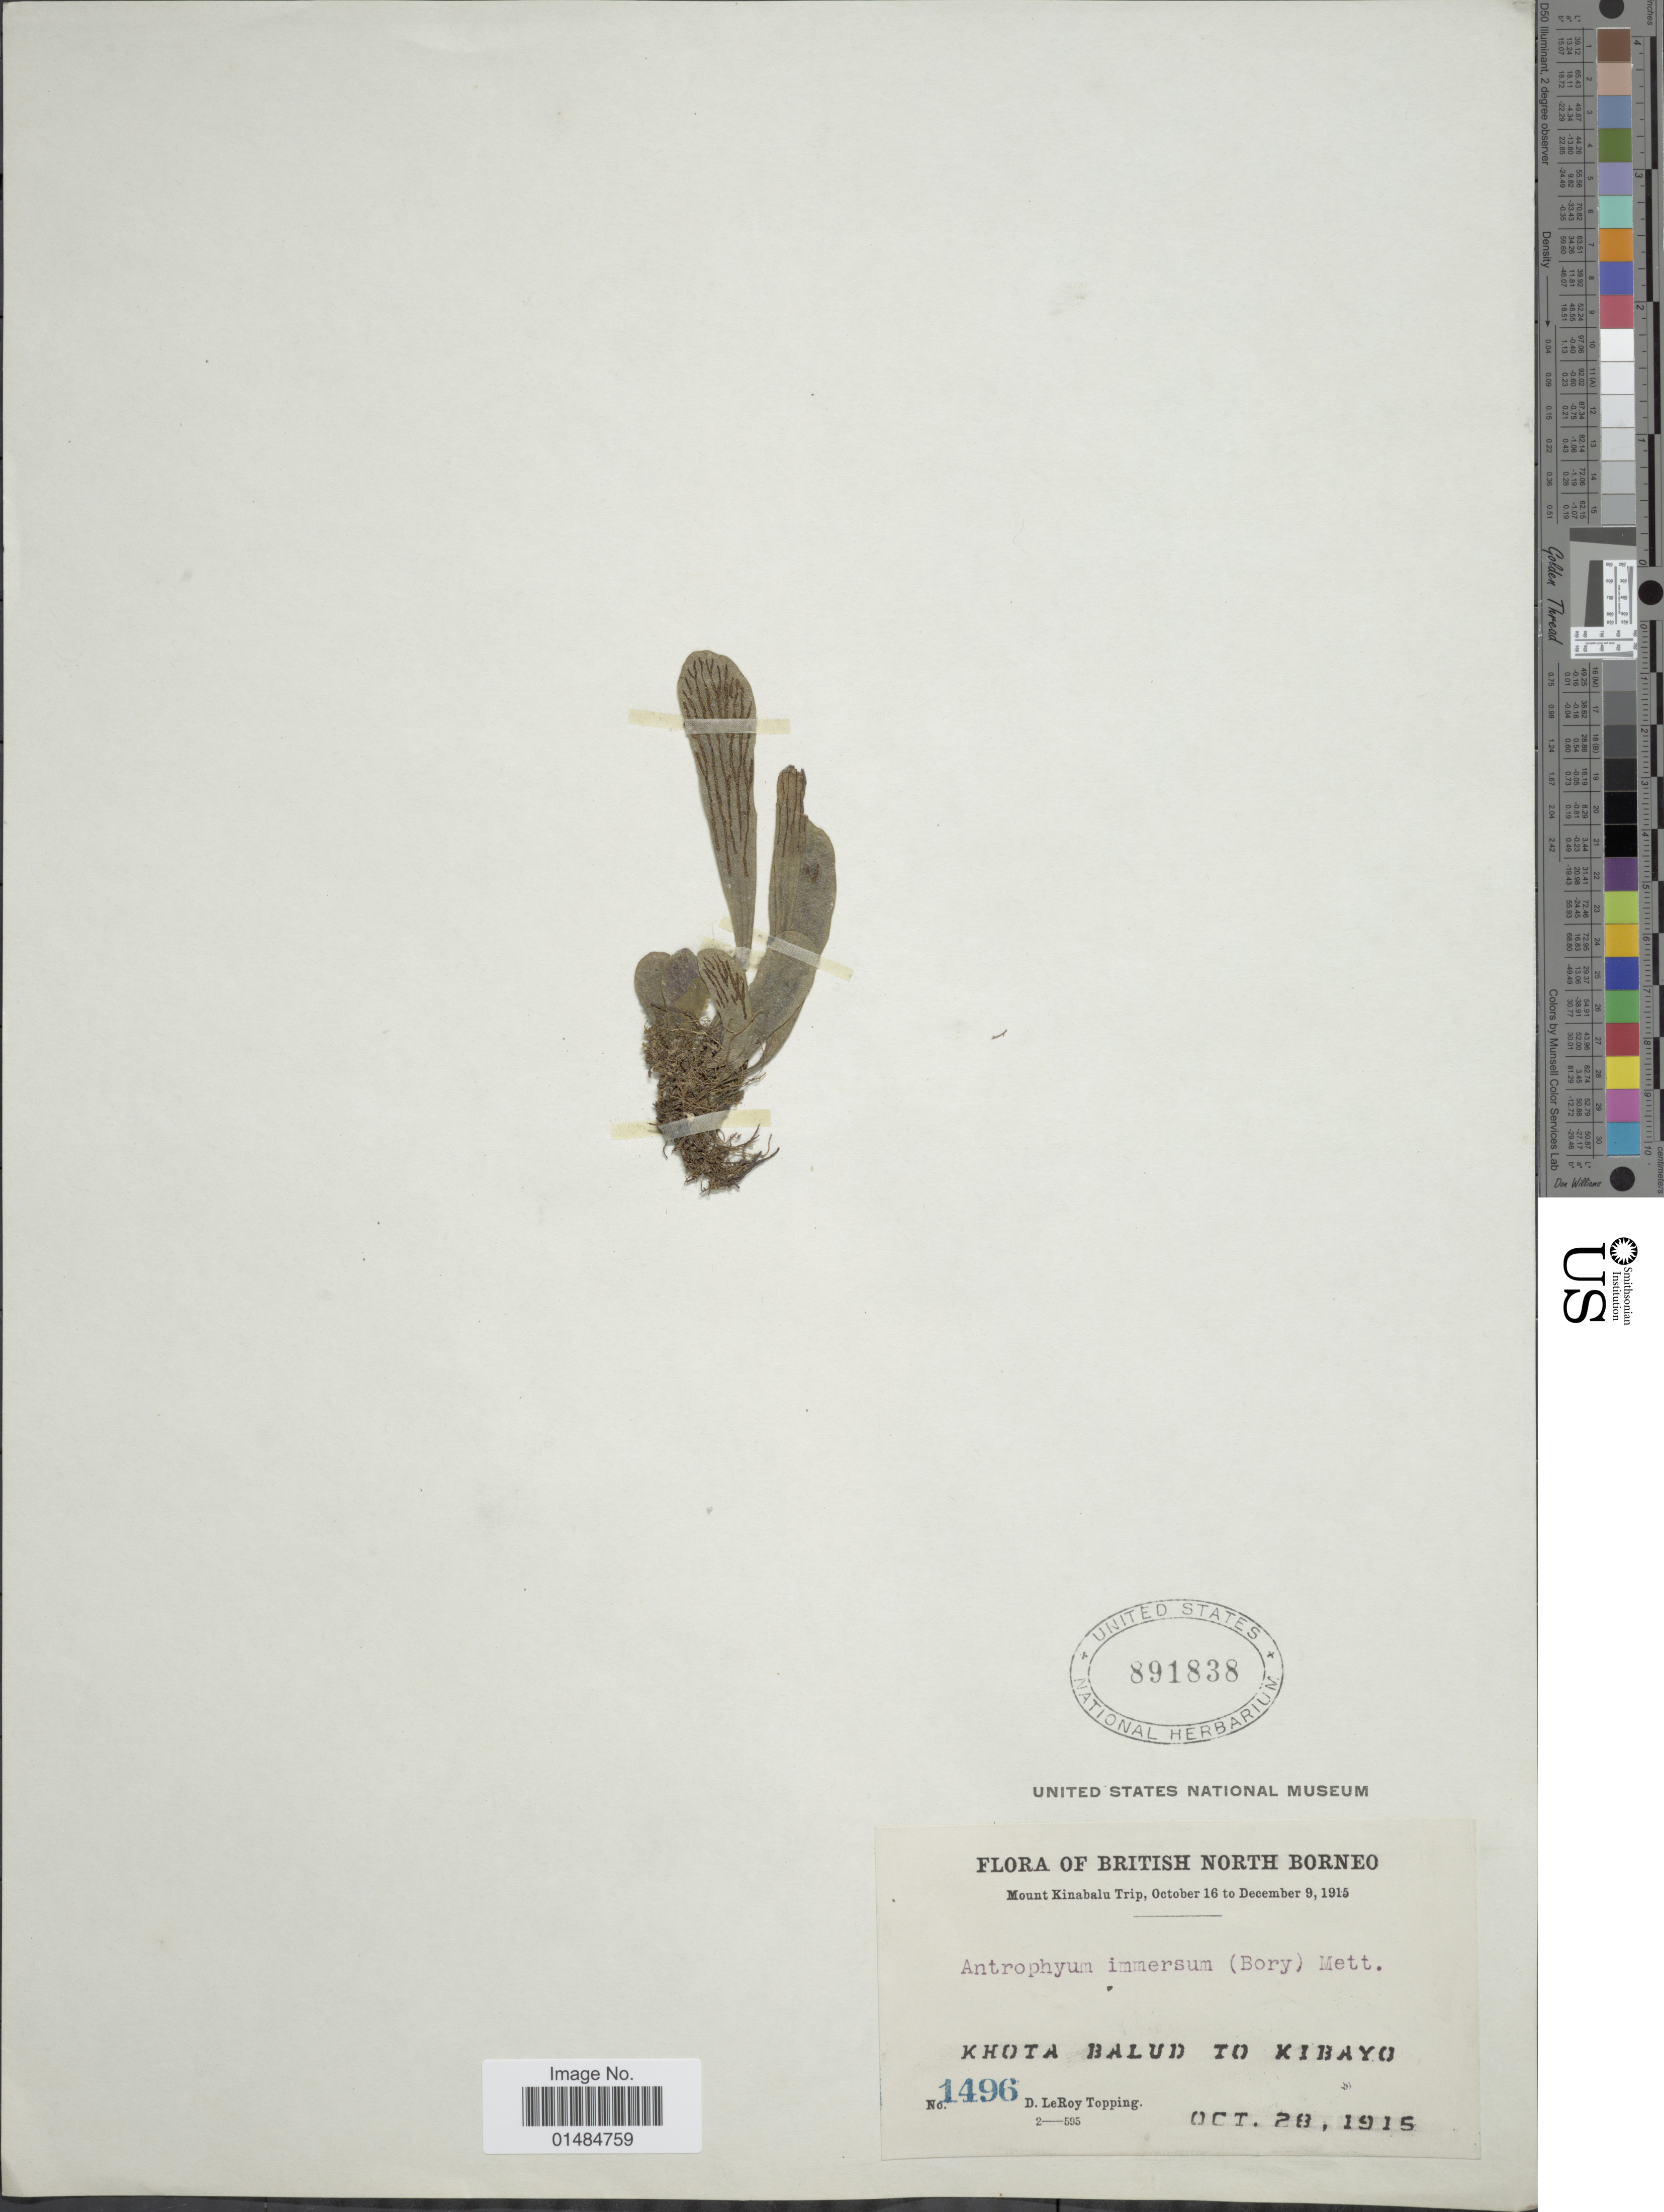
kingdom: Plantae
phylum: Tracheophyta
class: Polypodiopsida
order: Polypodiales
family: Pteridaceae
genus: Antrophyum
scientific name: Antrophyum immersum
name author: (Bory ex Willd.) Mett.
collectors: D. L. Topping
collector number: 1496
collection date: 1915-10-28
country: Malaysia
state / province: Sabah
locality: British North Borneo. Mount Kinabalu. Khota Balud to Kibayo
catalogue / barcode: US 891838